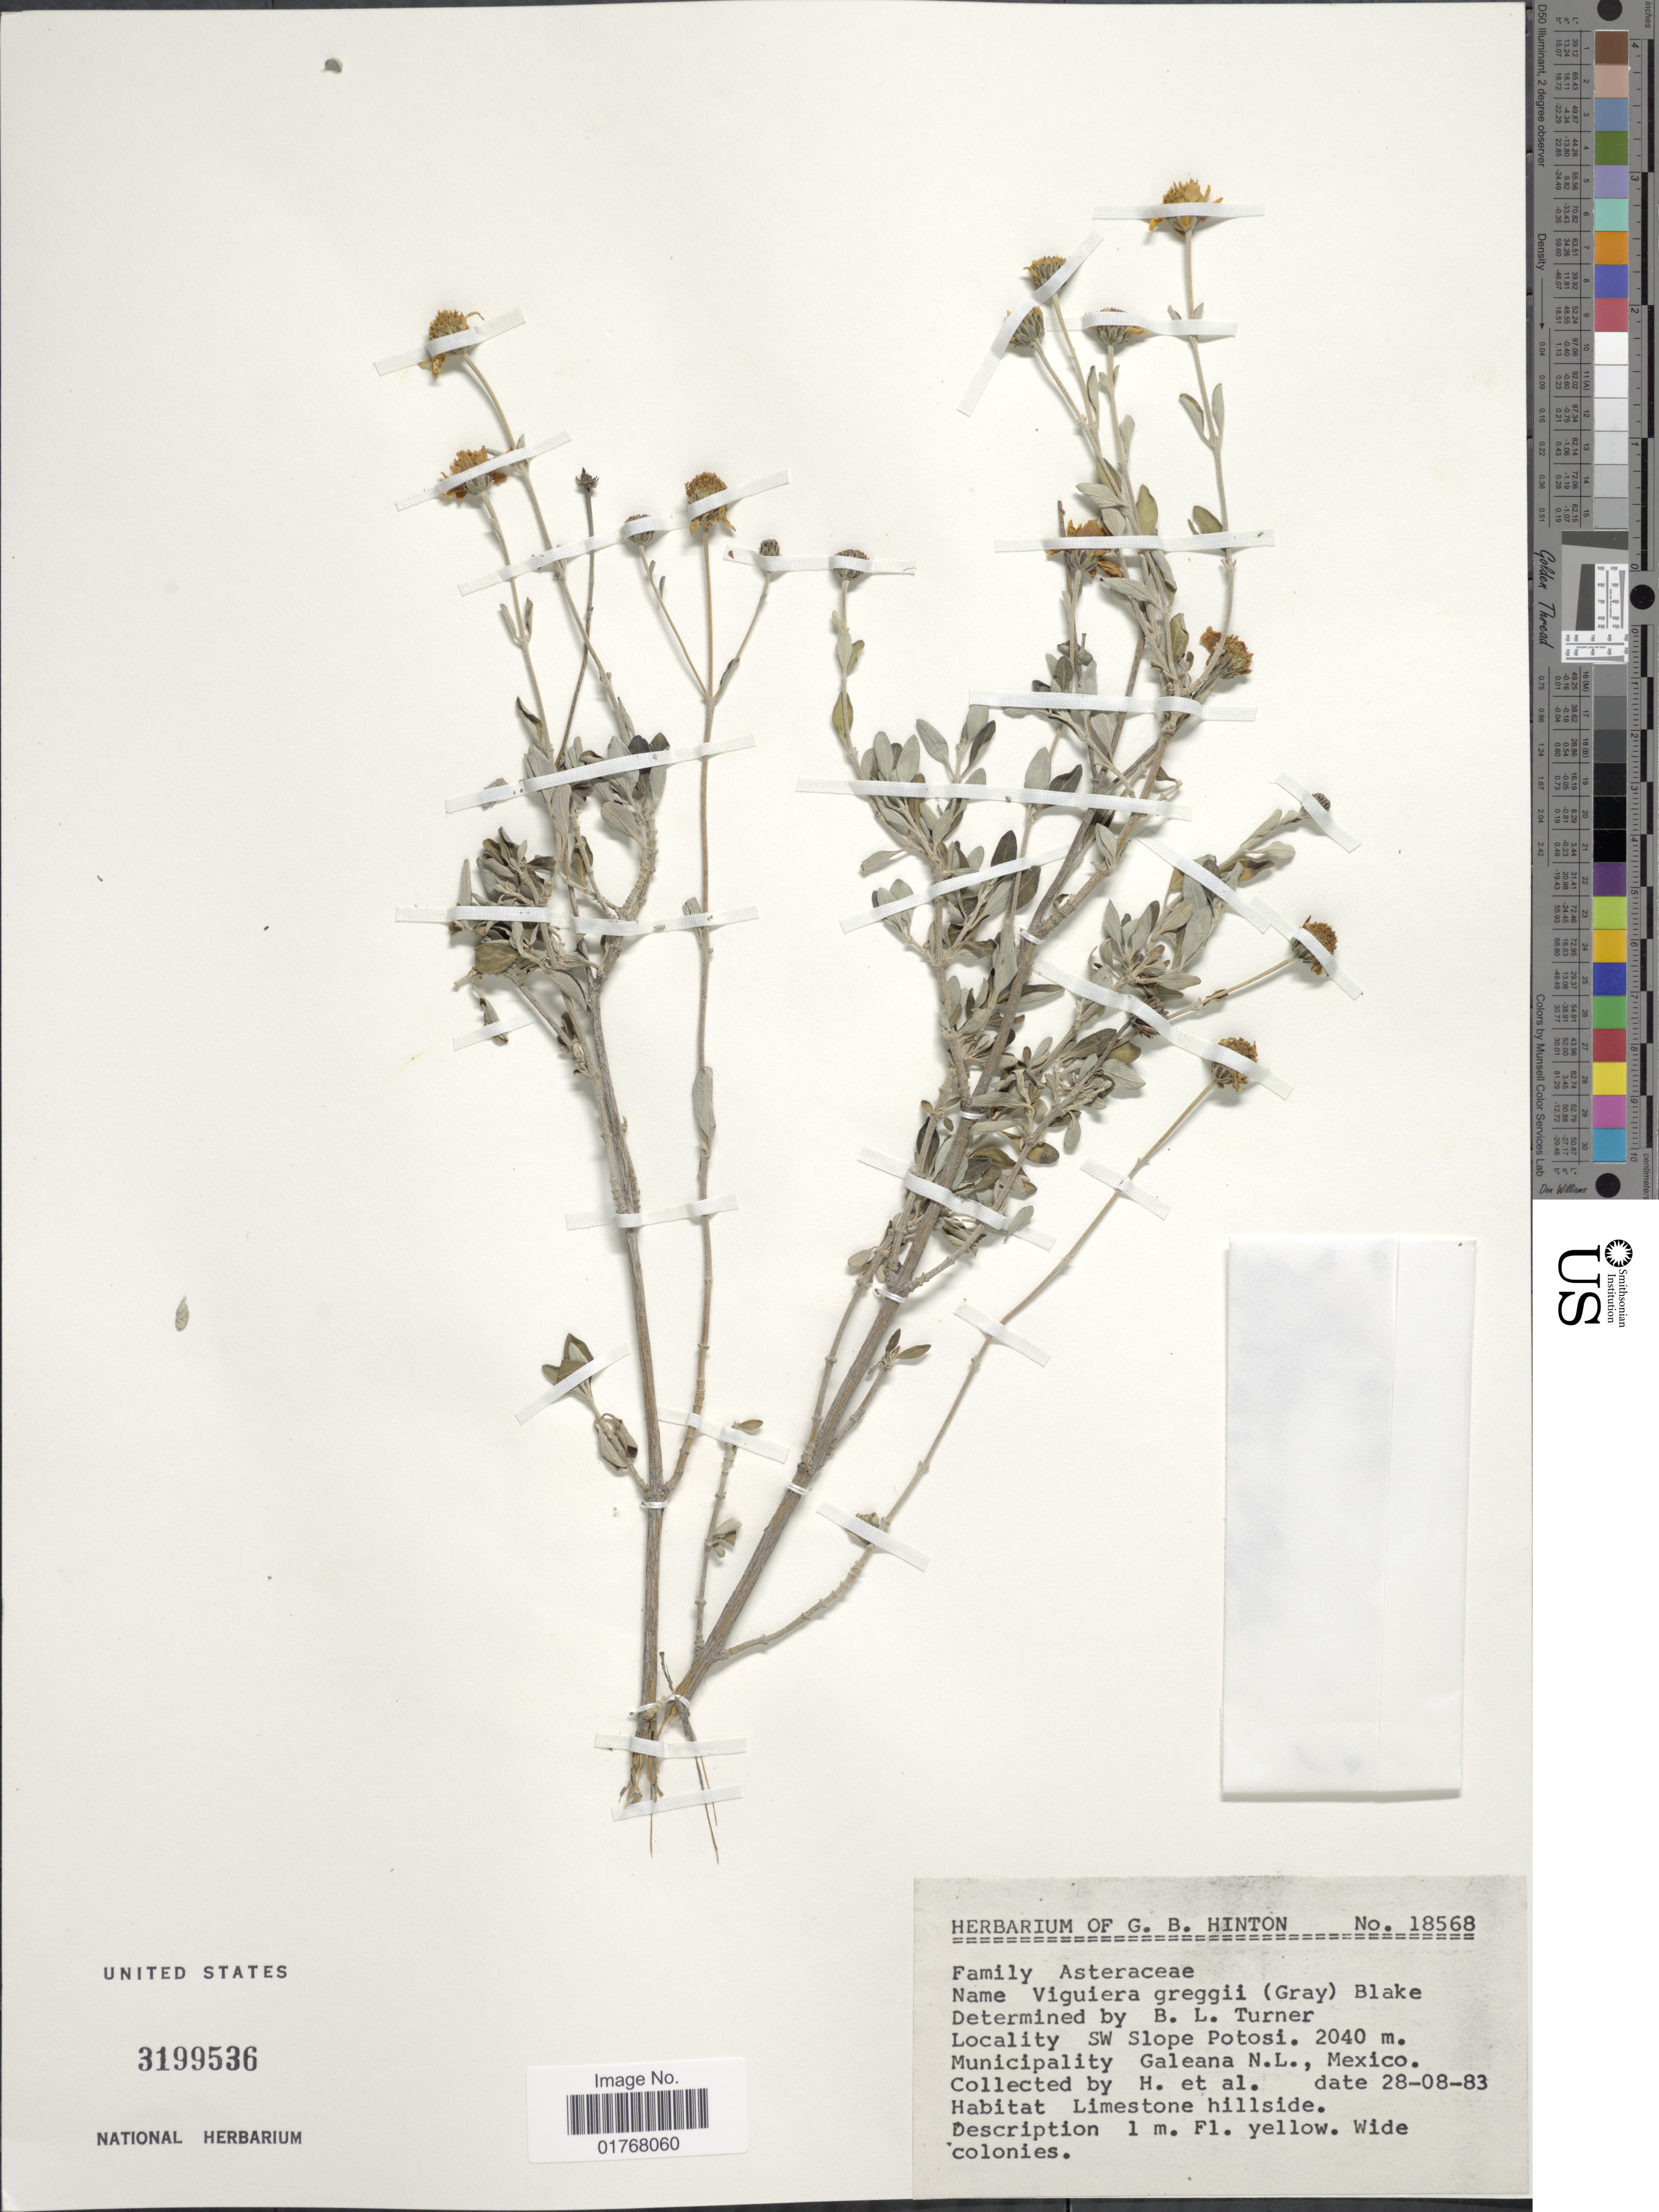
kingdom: Plantae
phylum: Tracheophyta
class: Magnoliopsida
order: Asterales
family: Asteraceae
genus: Viguiera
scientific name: Viguiera greggii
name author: (A. Gray) S.F. Blake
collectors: G. B. Hinton & et al.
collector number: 18568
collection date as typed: Transcribed d/m/y: 28/8/83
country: Mexico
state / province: Nuevo León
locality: SW Slope Potosi, Municipality Galeana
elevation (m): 2040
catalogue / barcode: US 3199536